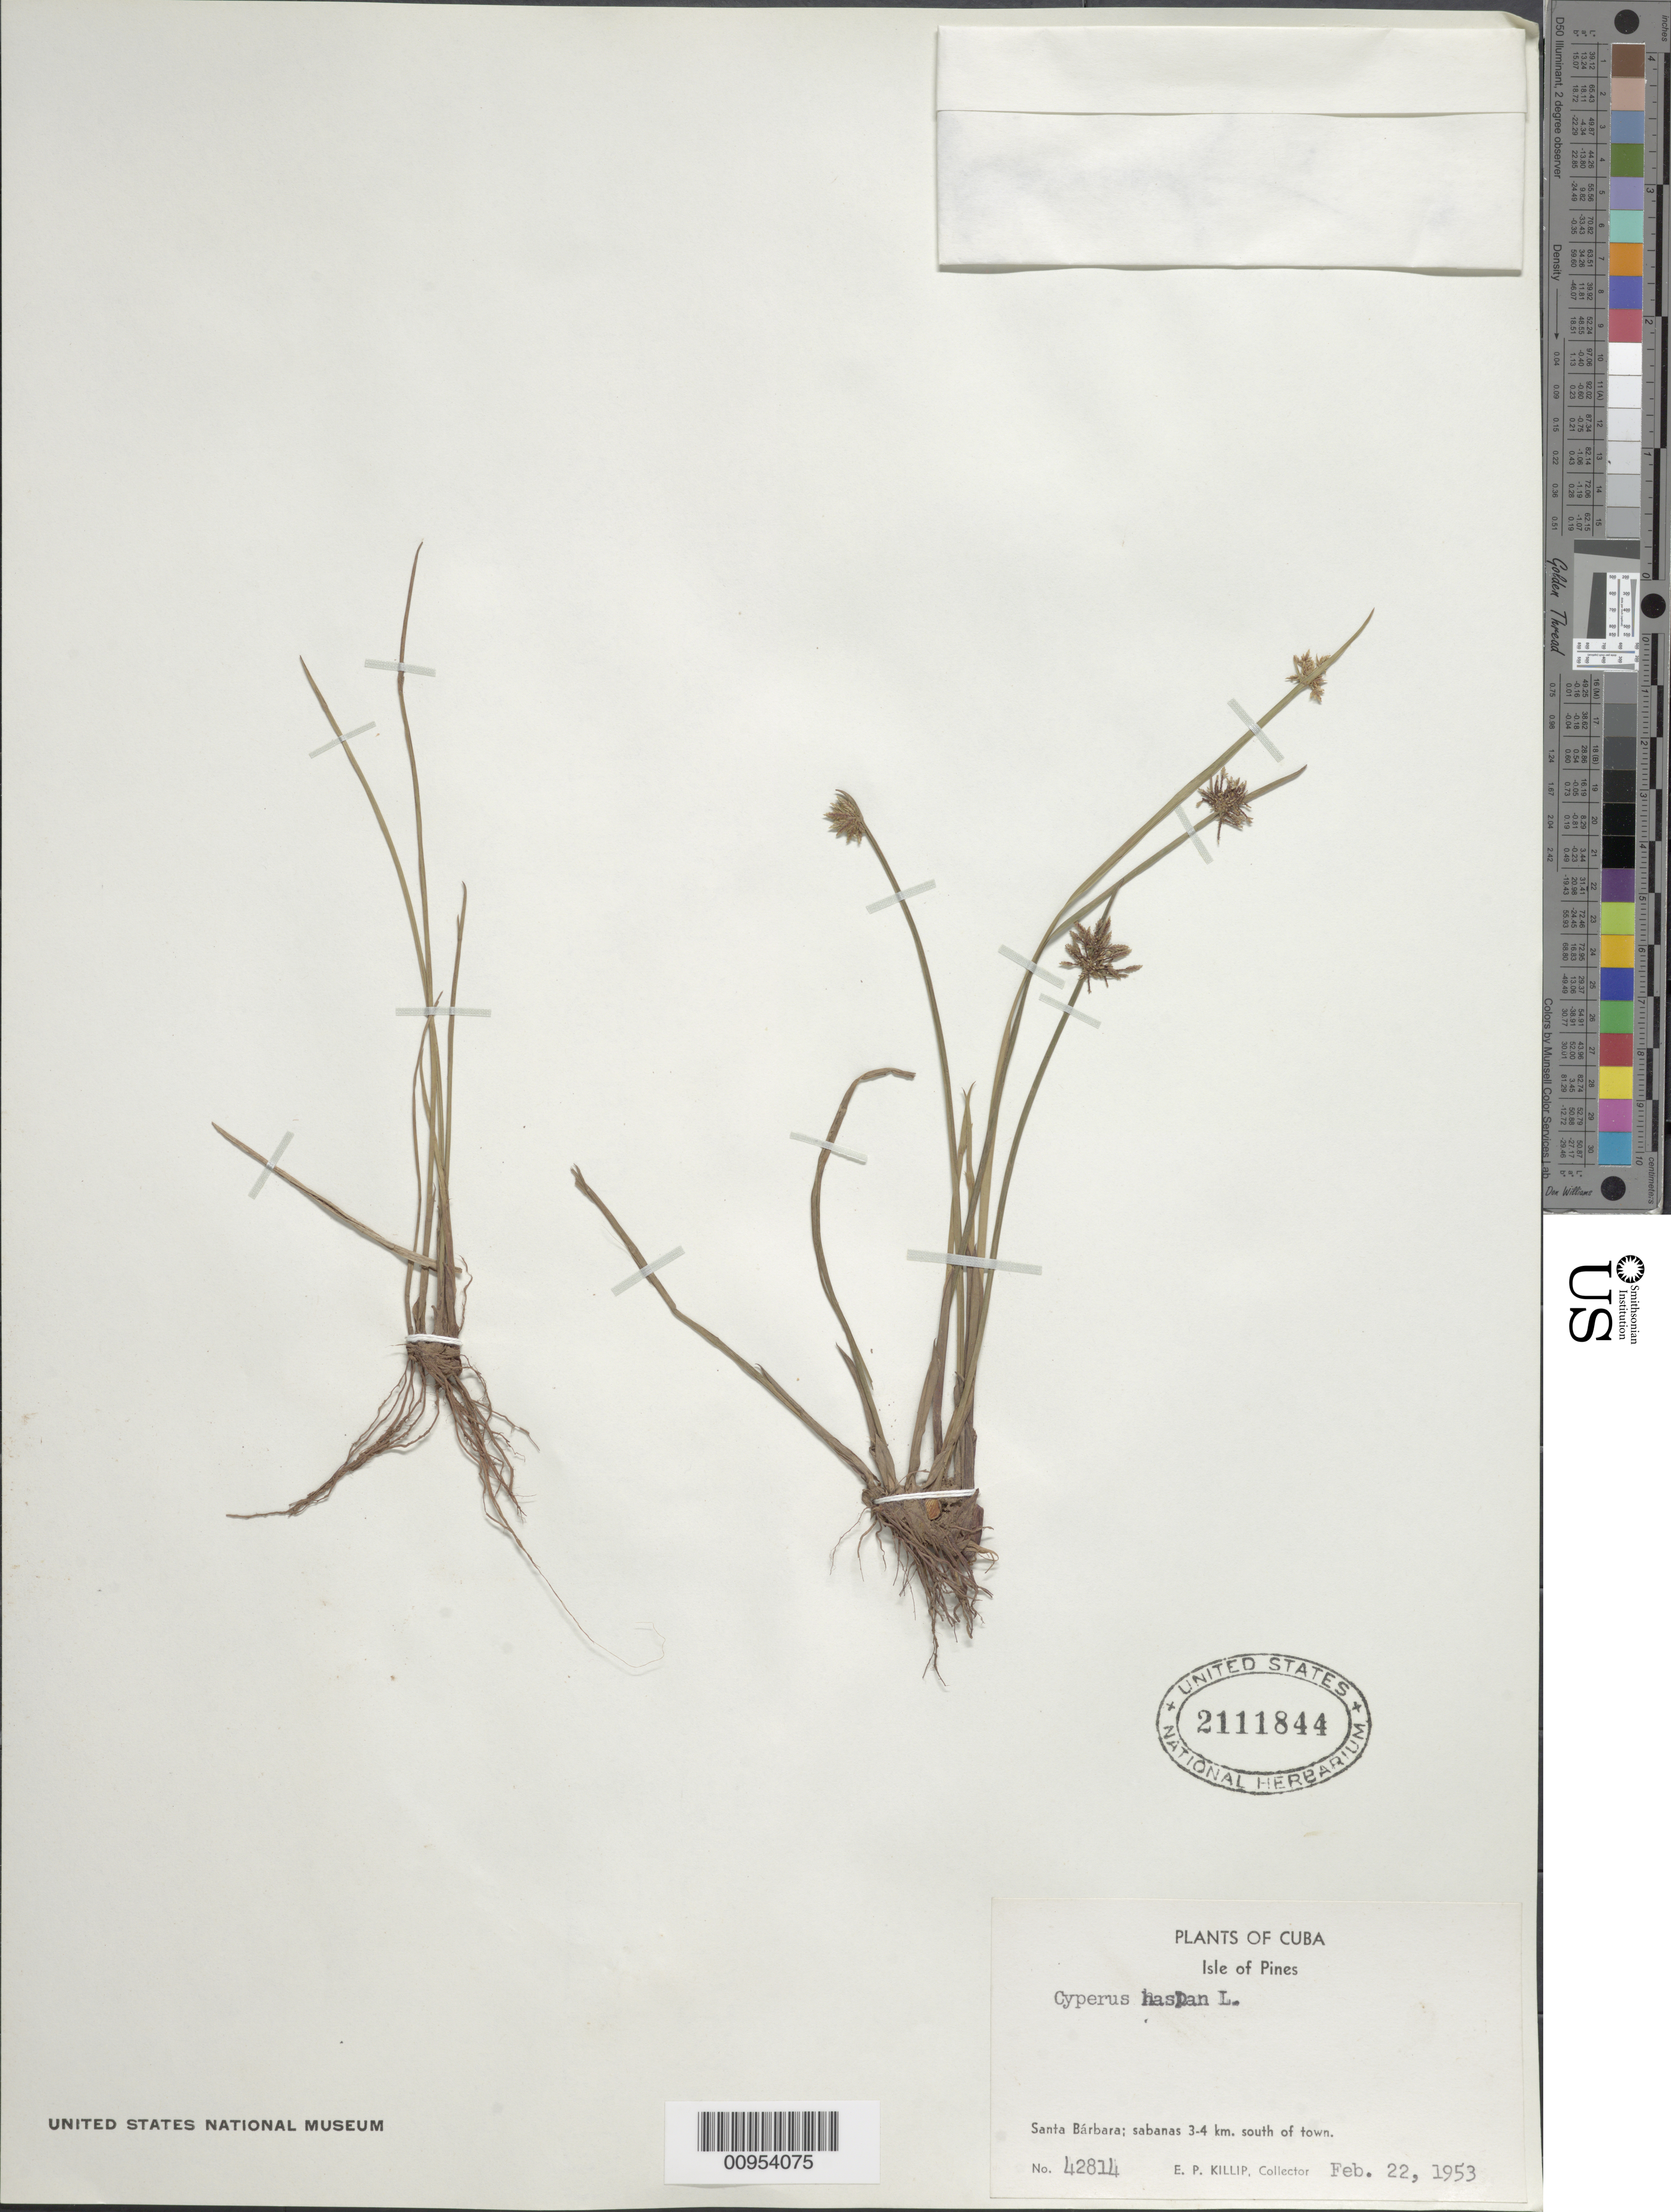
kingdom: Plantae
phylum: Tracheophyta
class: Liliopsida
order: Poales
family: Cyperaceae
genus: Cyperus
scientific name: Cyperus haspan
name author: L.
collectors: E. P. Killip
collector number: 42814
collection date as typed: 22 Feb 1953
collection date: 1953-02-22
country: Cuba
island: Isla de la Juventud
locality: Isle of Pines, Santa Bárbara, sabanas 3-4 km S of town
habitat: Sabanas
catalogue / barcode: US 2111844